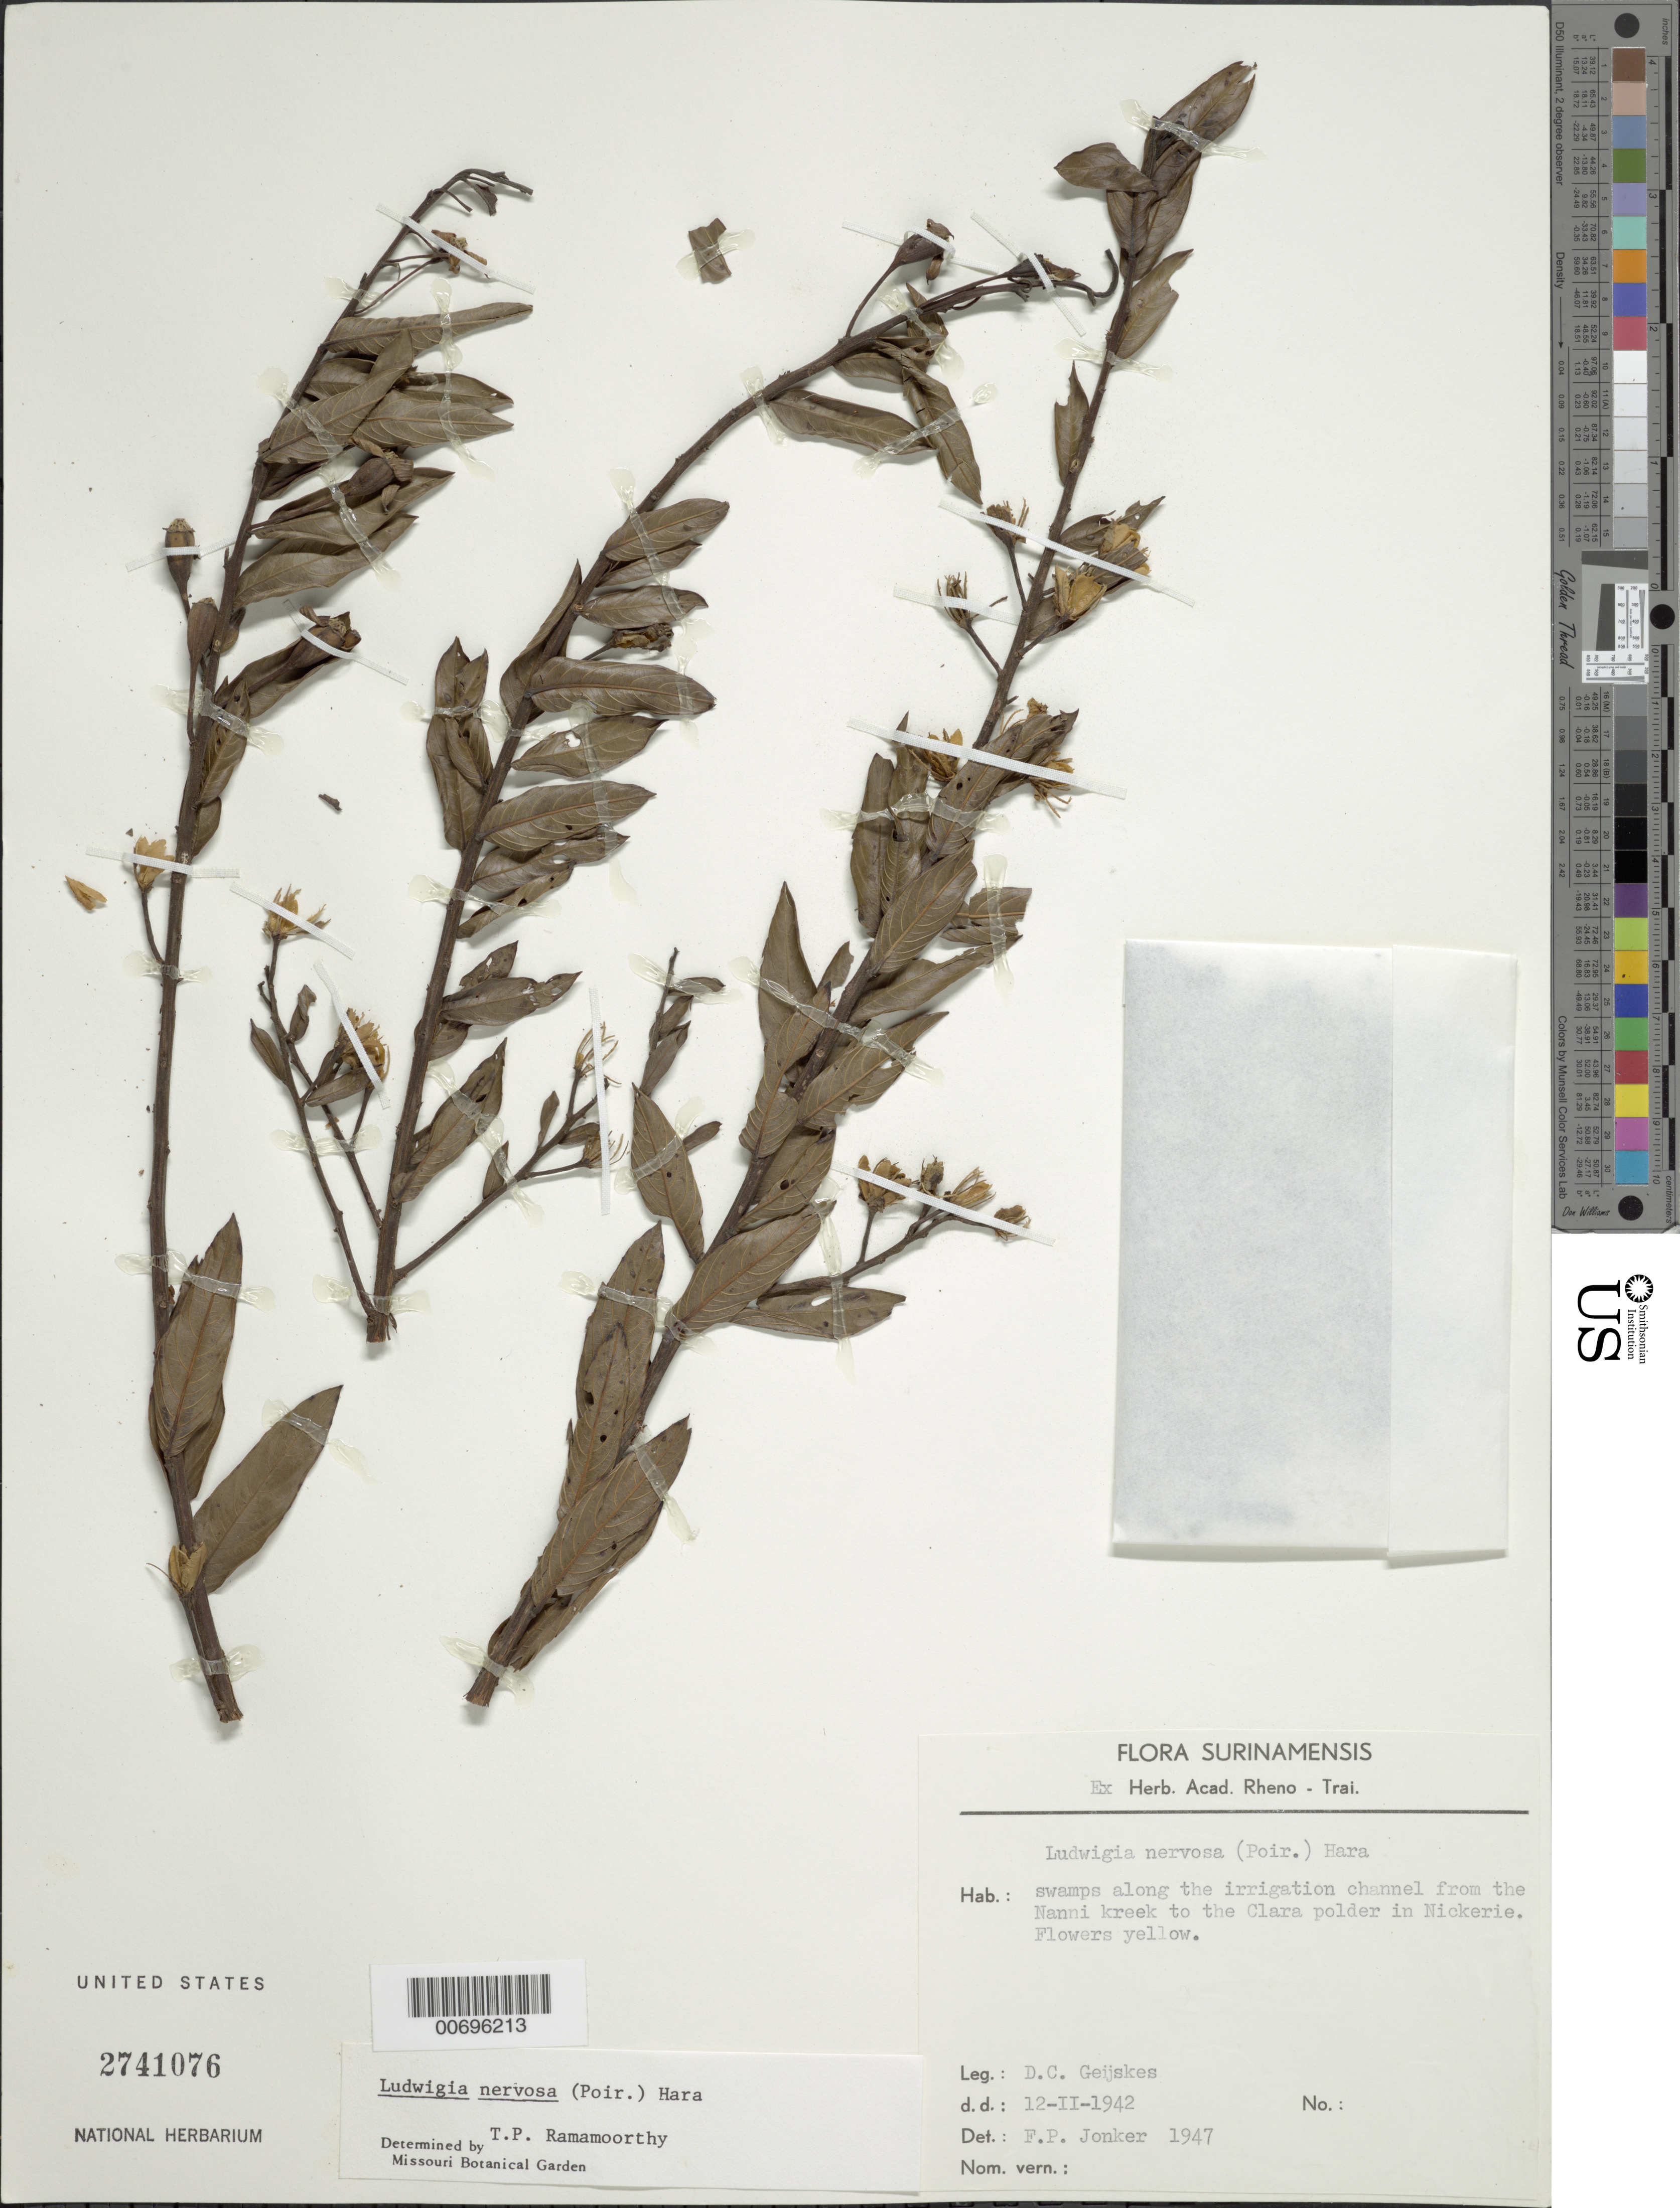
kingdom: Plantae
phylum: Tracheophyta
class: Magnoliopsida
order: Myrtales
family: Onagraceae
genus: Ludwigia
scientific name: Ludwigia nervosa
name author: (Poir.) H. Hara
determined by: Ramamoorthy, T. P.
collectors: D. Geijskes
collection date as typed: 12-Nov-42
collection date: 1942-11-12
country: Suriname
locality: Nickerie, Nanni Kreek to the Clara polder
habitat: Swamps along the irrigation channel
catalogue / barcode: US 2741076